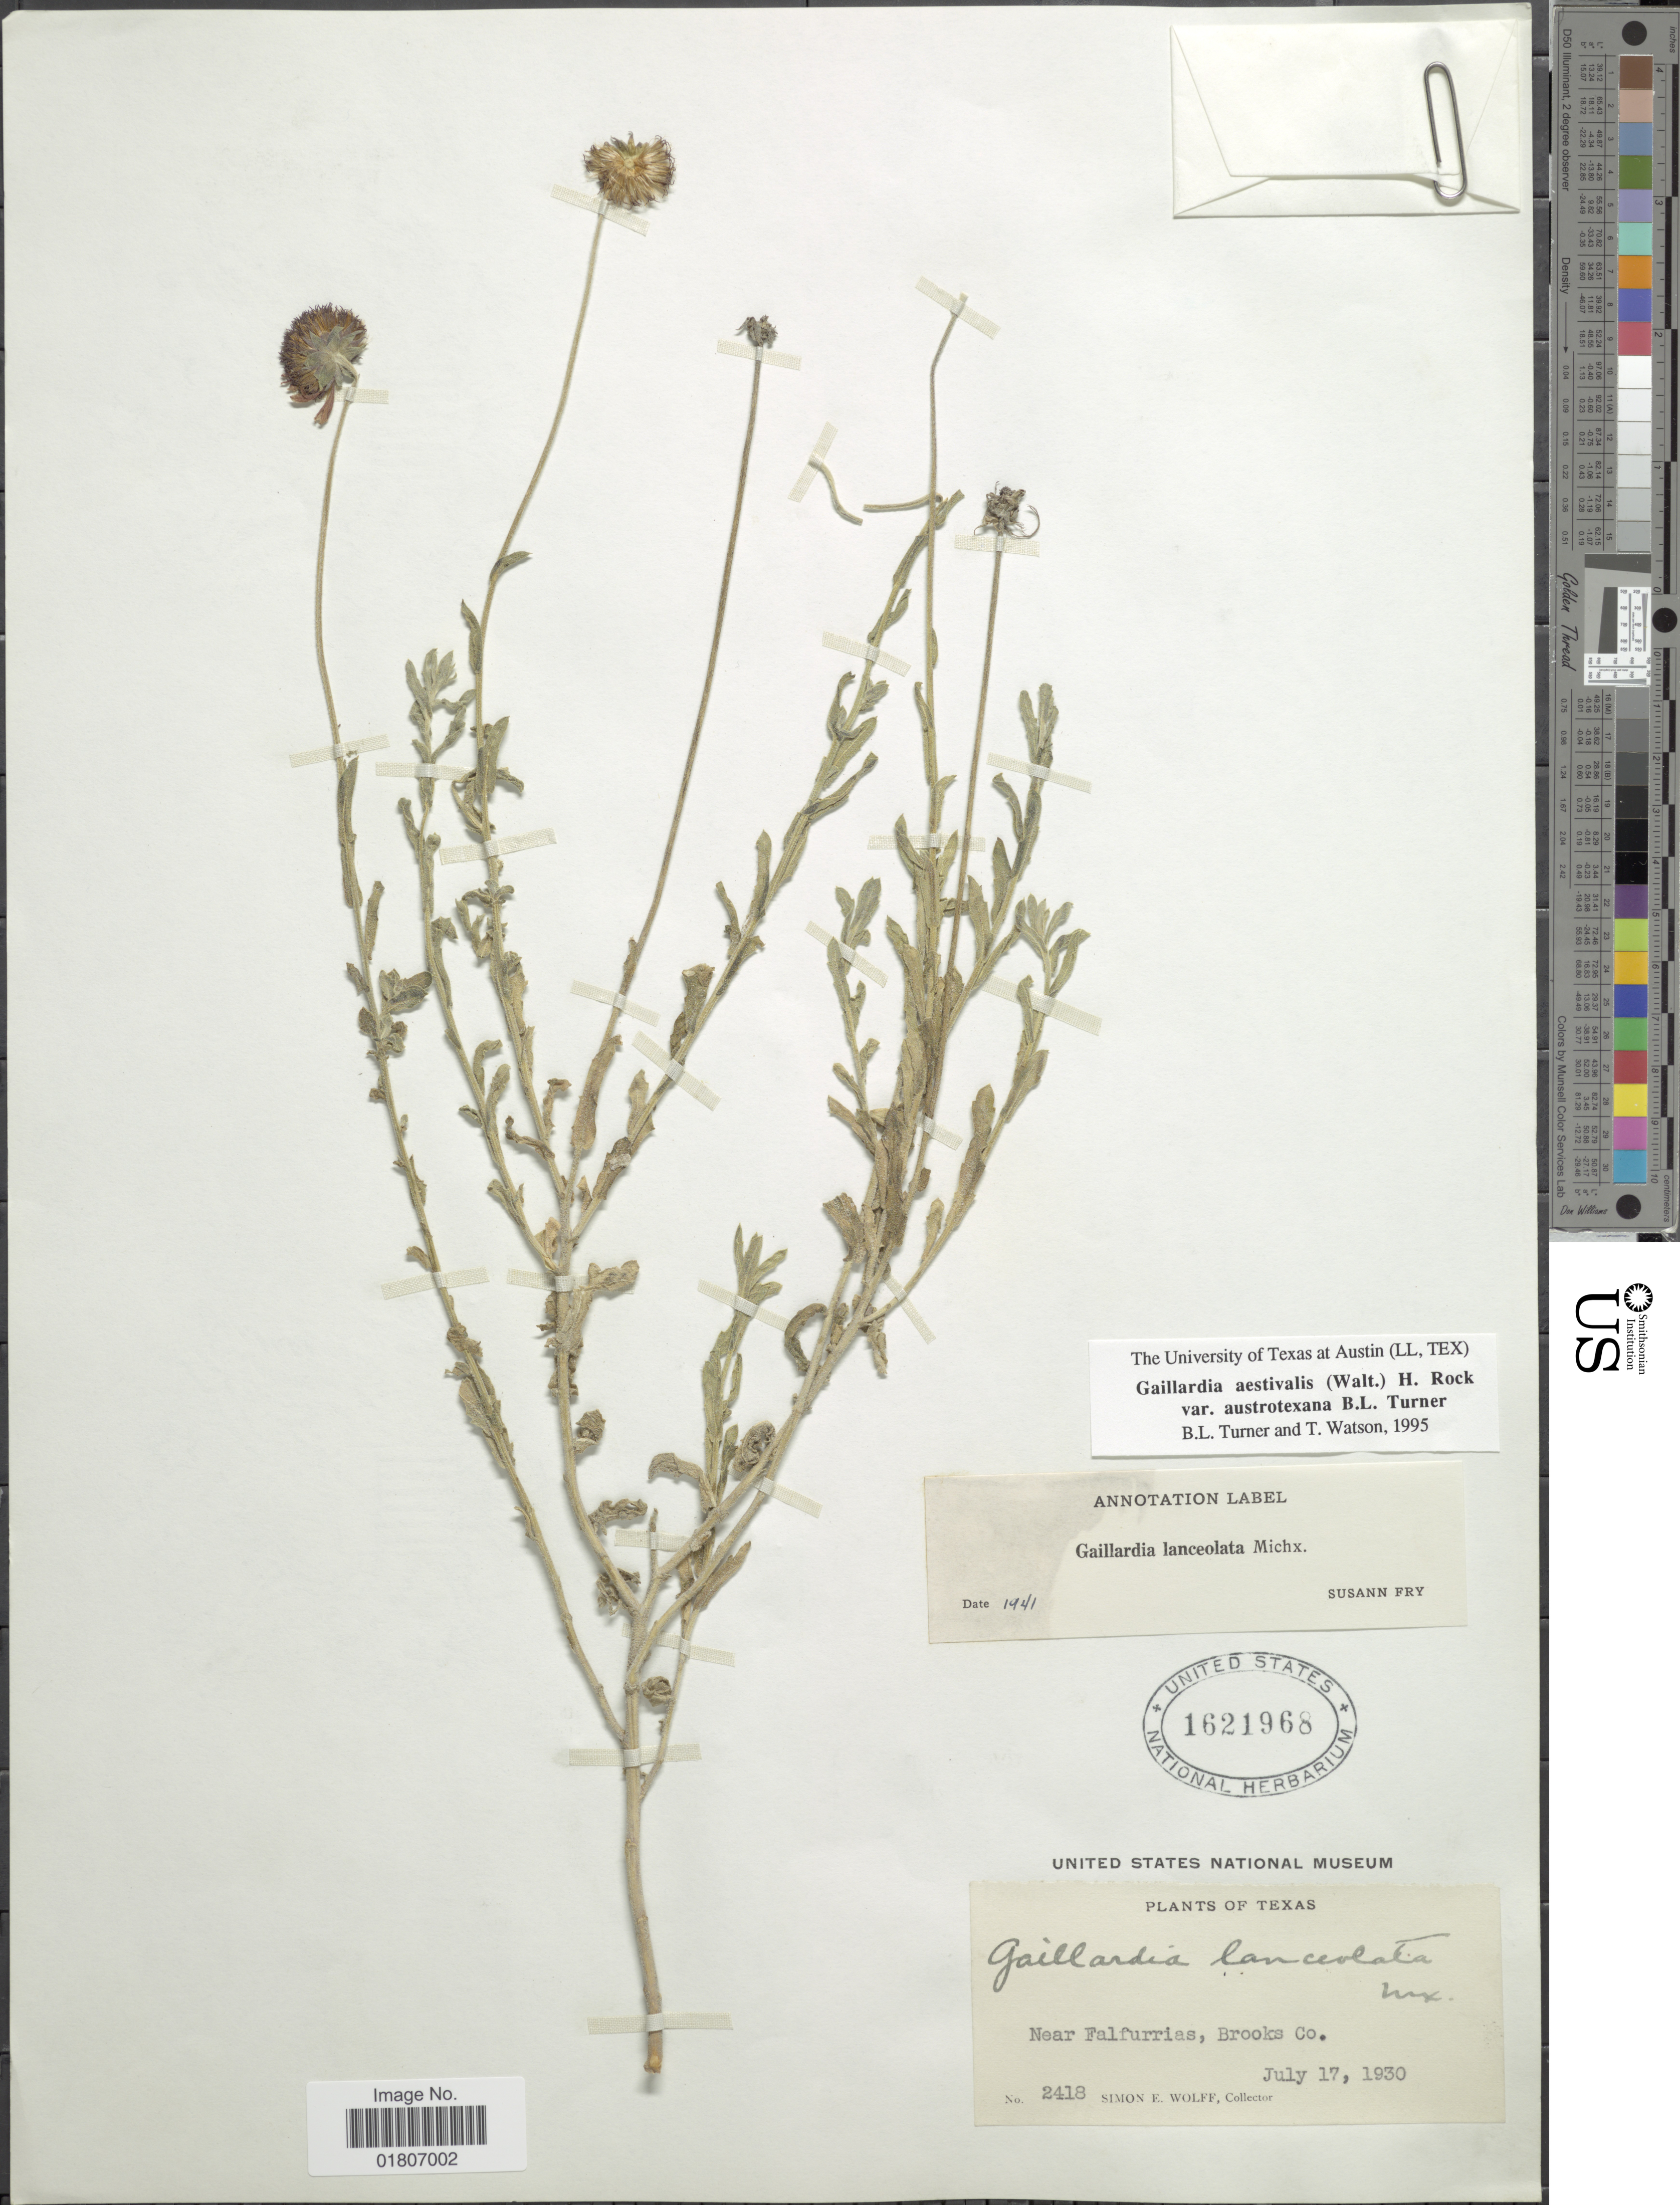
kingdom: Plantae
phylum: Tracheophyta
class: Magnoliopsida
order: Asterales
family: Asteraceae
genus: Gaillardia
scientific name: Gaillardia aestivalis var. austrotexana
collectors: S. E. Wolff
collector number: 2418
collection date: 1930-07-17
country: United States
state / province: Texas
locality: Near Falfurries, Brooks Co.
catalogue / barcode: US 1621968